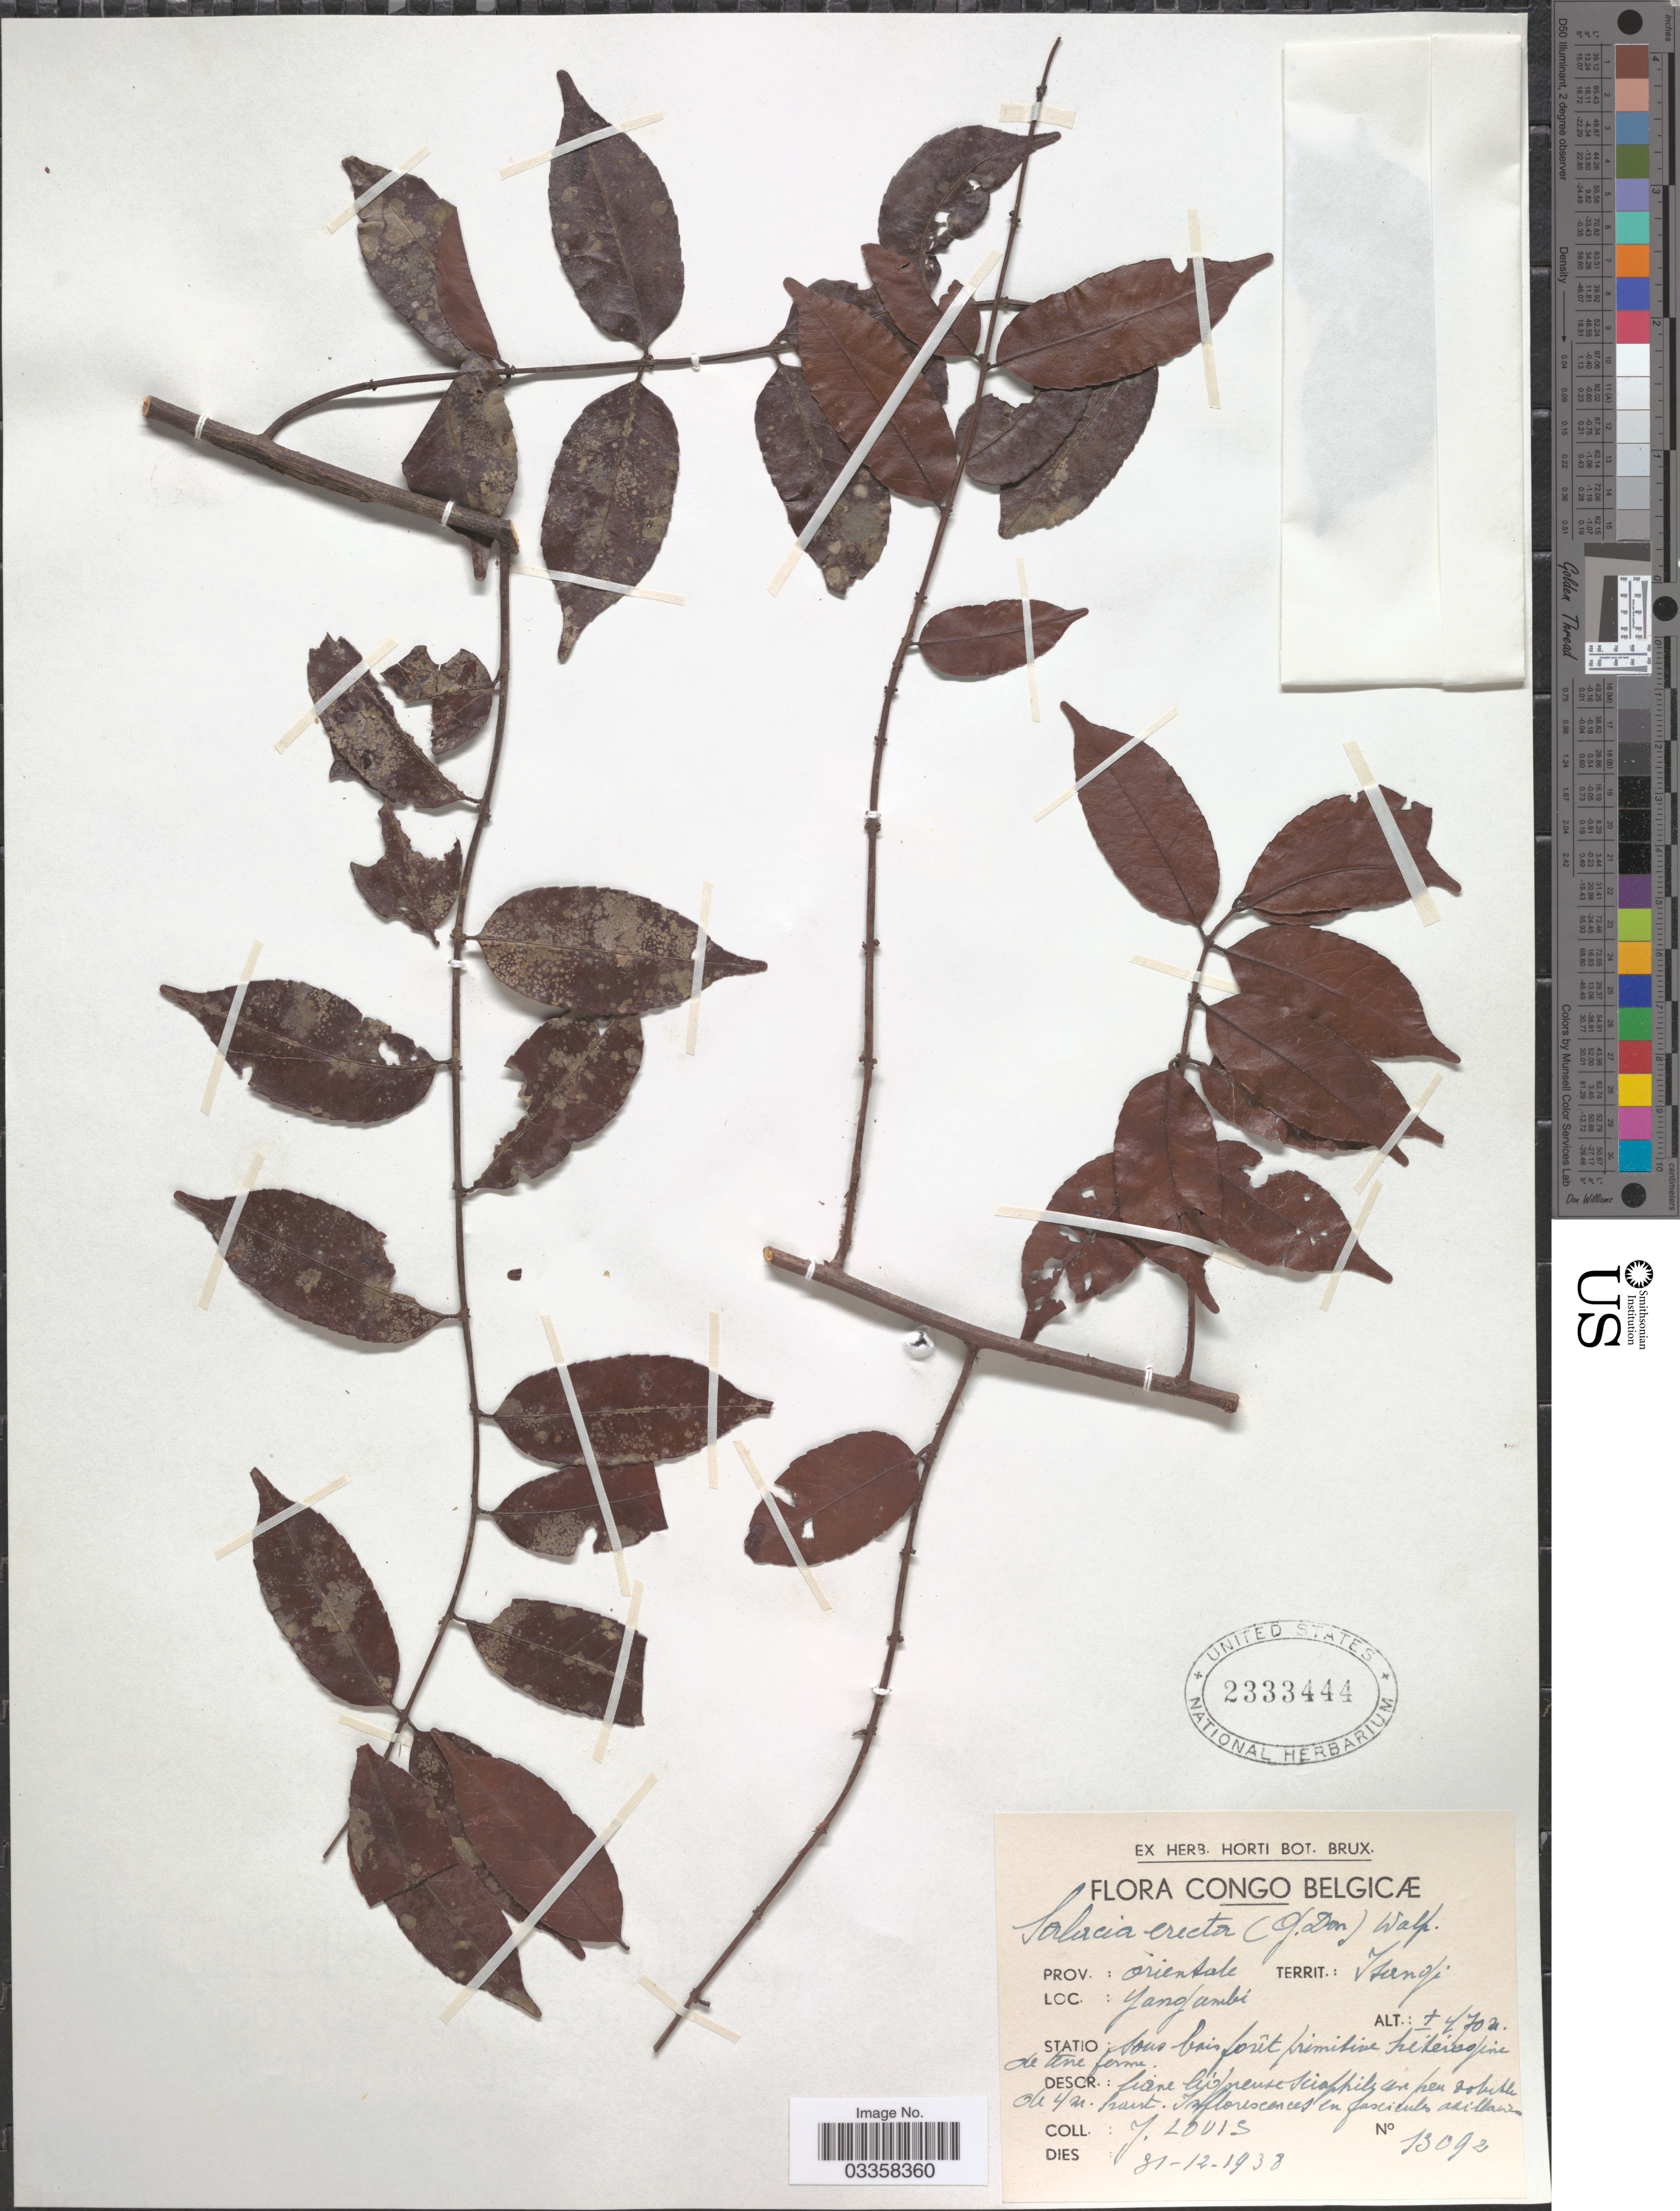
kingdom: Plantae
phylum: Tracheophyta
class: Magnoliopsida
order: Celastrales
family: Celastraceae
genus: Salacia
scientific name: Salacia erecta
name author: (G. Don) Walp.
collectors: J. Louis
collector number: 13092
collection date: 1938-12-31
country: Congo, Democratic Republic of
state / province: Tshopo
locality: Congo Belgicæ. Territ.: Isangi. Yangambi.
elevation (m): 470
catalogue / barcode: US 2333444